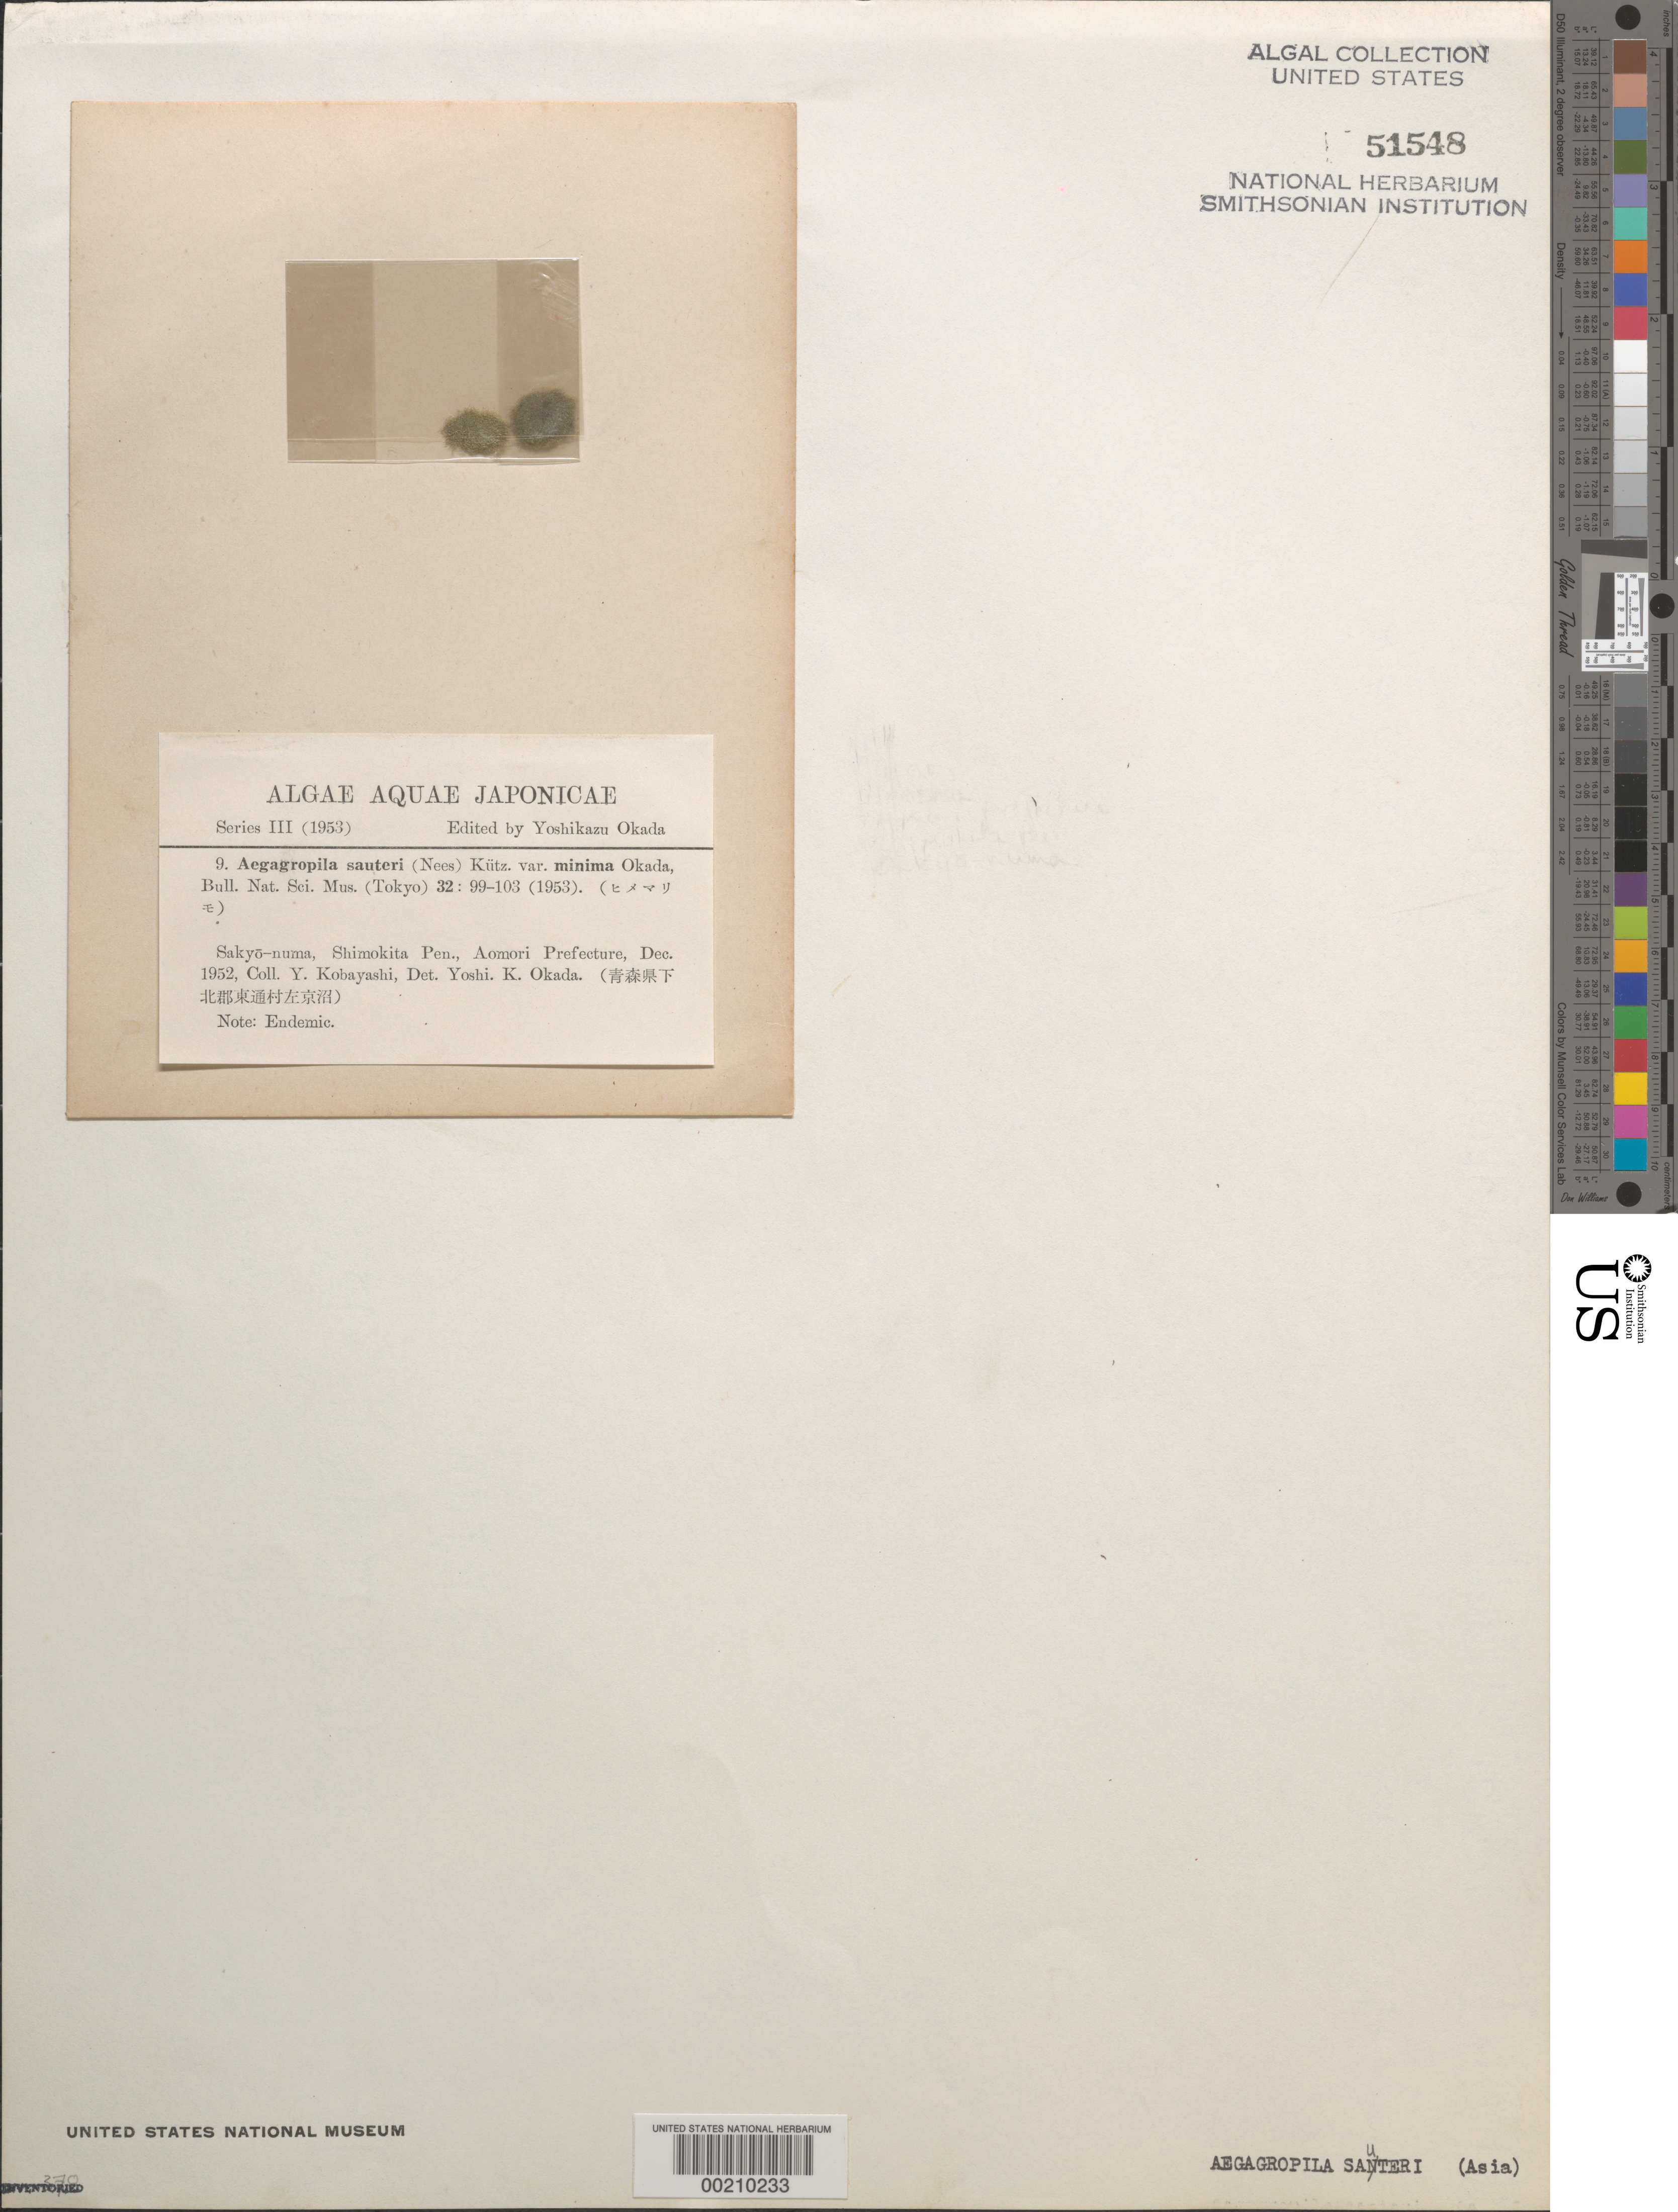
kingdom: Plantae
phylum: Chlorophyta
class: Ulvophyceae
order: Cladophorales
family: Cladophoraceae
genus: Aegagropila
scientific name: Aegagropila linnaei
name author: Kütz.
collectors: Y. Kobayashi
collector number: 9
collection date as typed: Dec 1952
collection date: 1952-12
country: Japan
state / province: Aomori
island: Honshu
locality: Shimokita Peninsula, Sakyo-numa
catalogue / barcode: US 51548